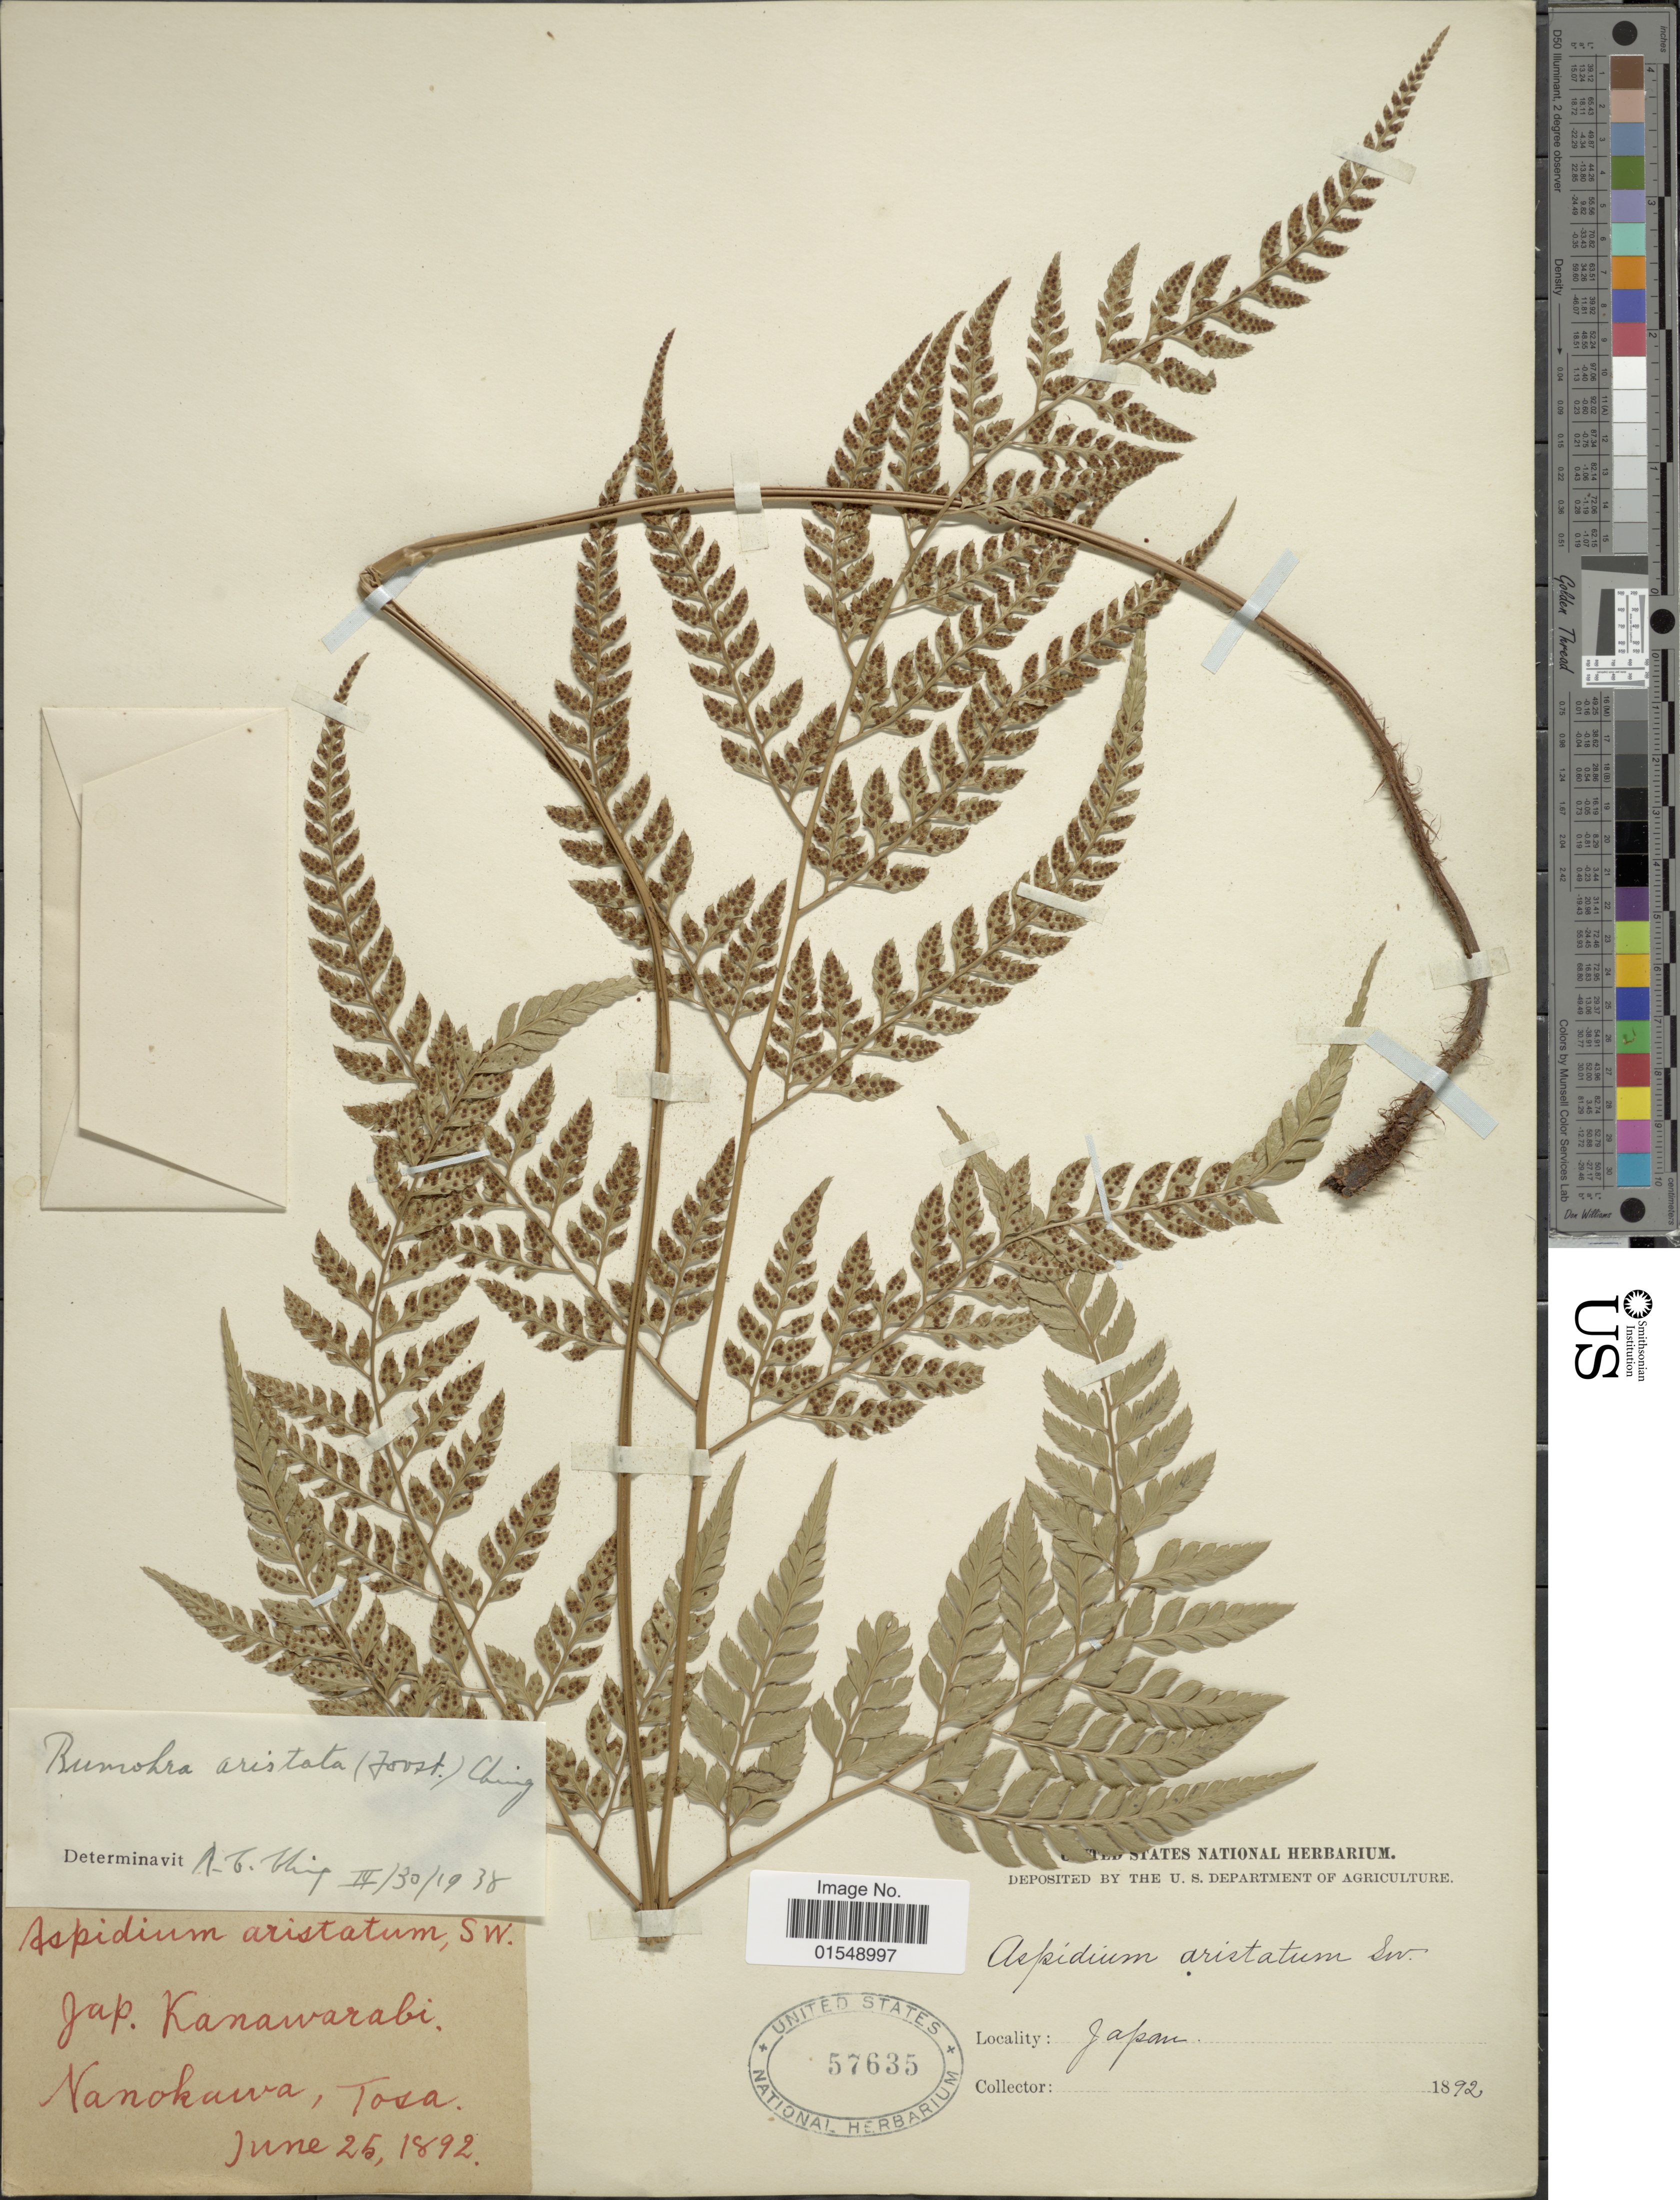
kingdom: Plantae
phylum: Tracheophyta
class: Polypodiopsida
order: Polypodiales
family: Dryopteridaceae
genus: Arachniodes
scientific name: Arachniodes aristata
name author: (G. Forst.) Tindale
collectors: T. Nanokawa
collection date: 1892-06-25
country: Japan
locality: Kanawarabi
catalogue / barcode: US 57635